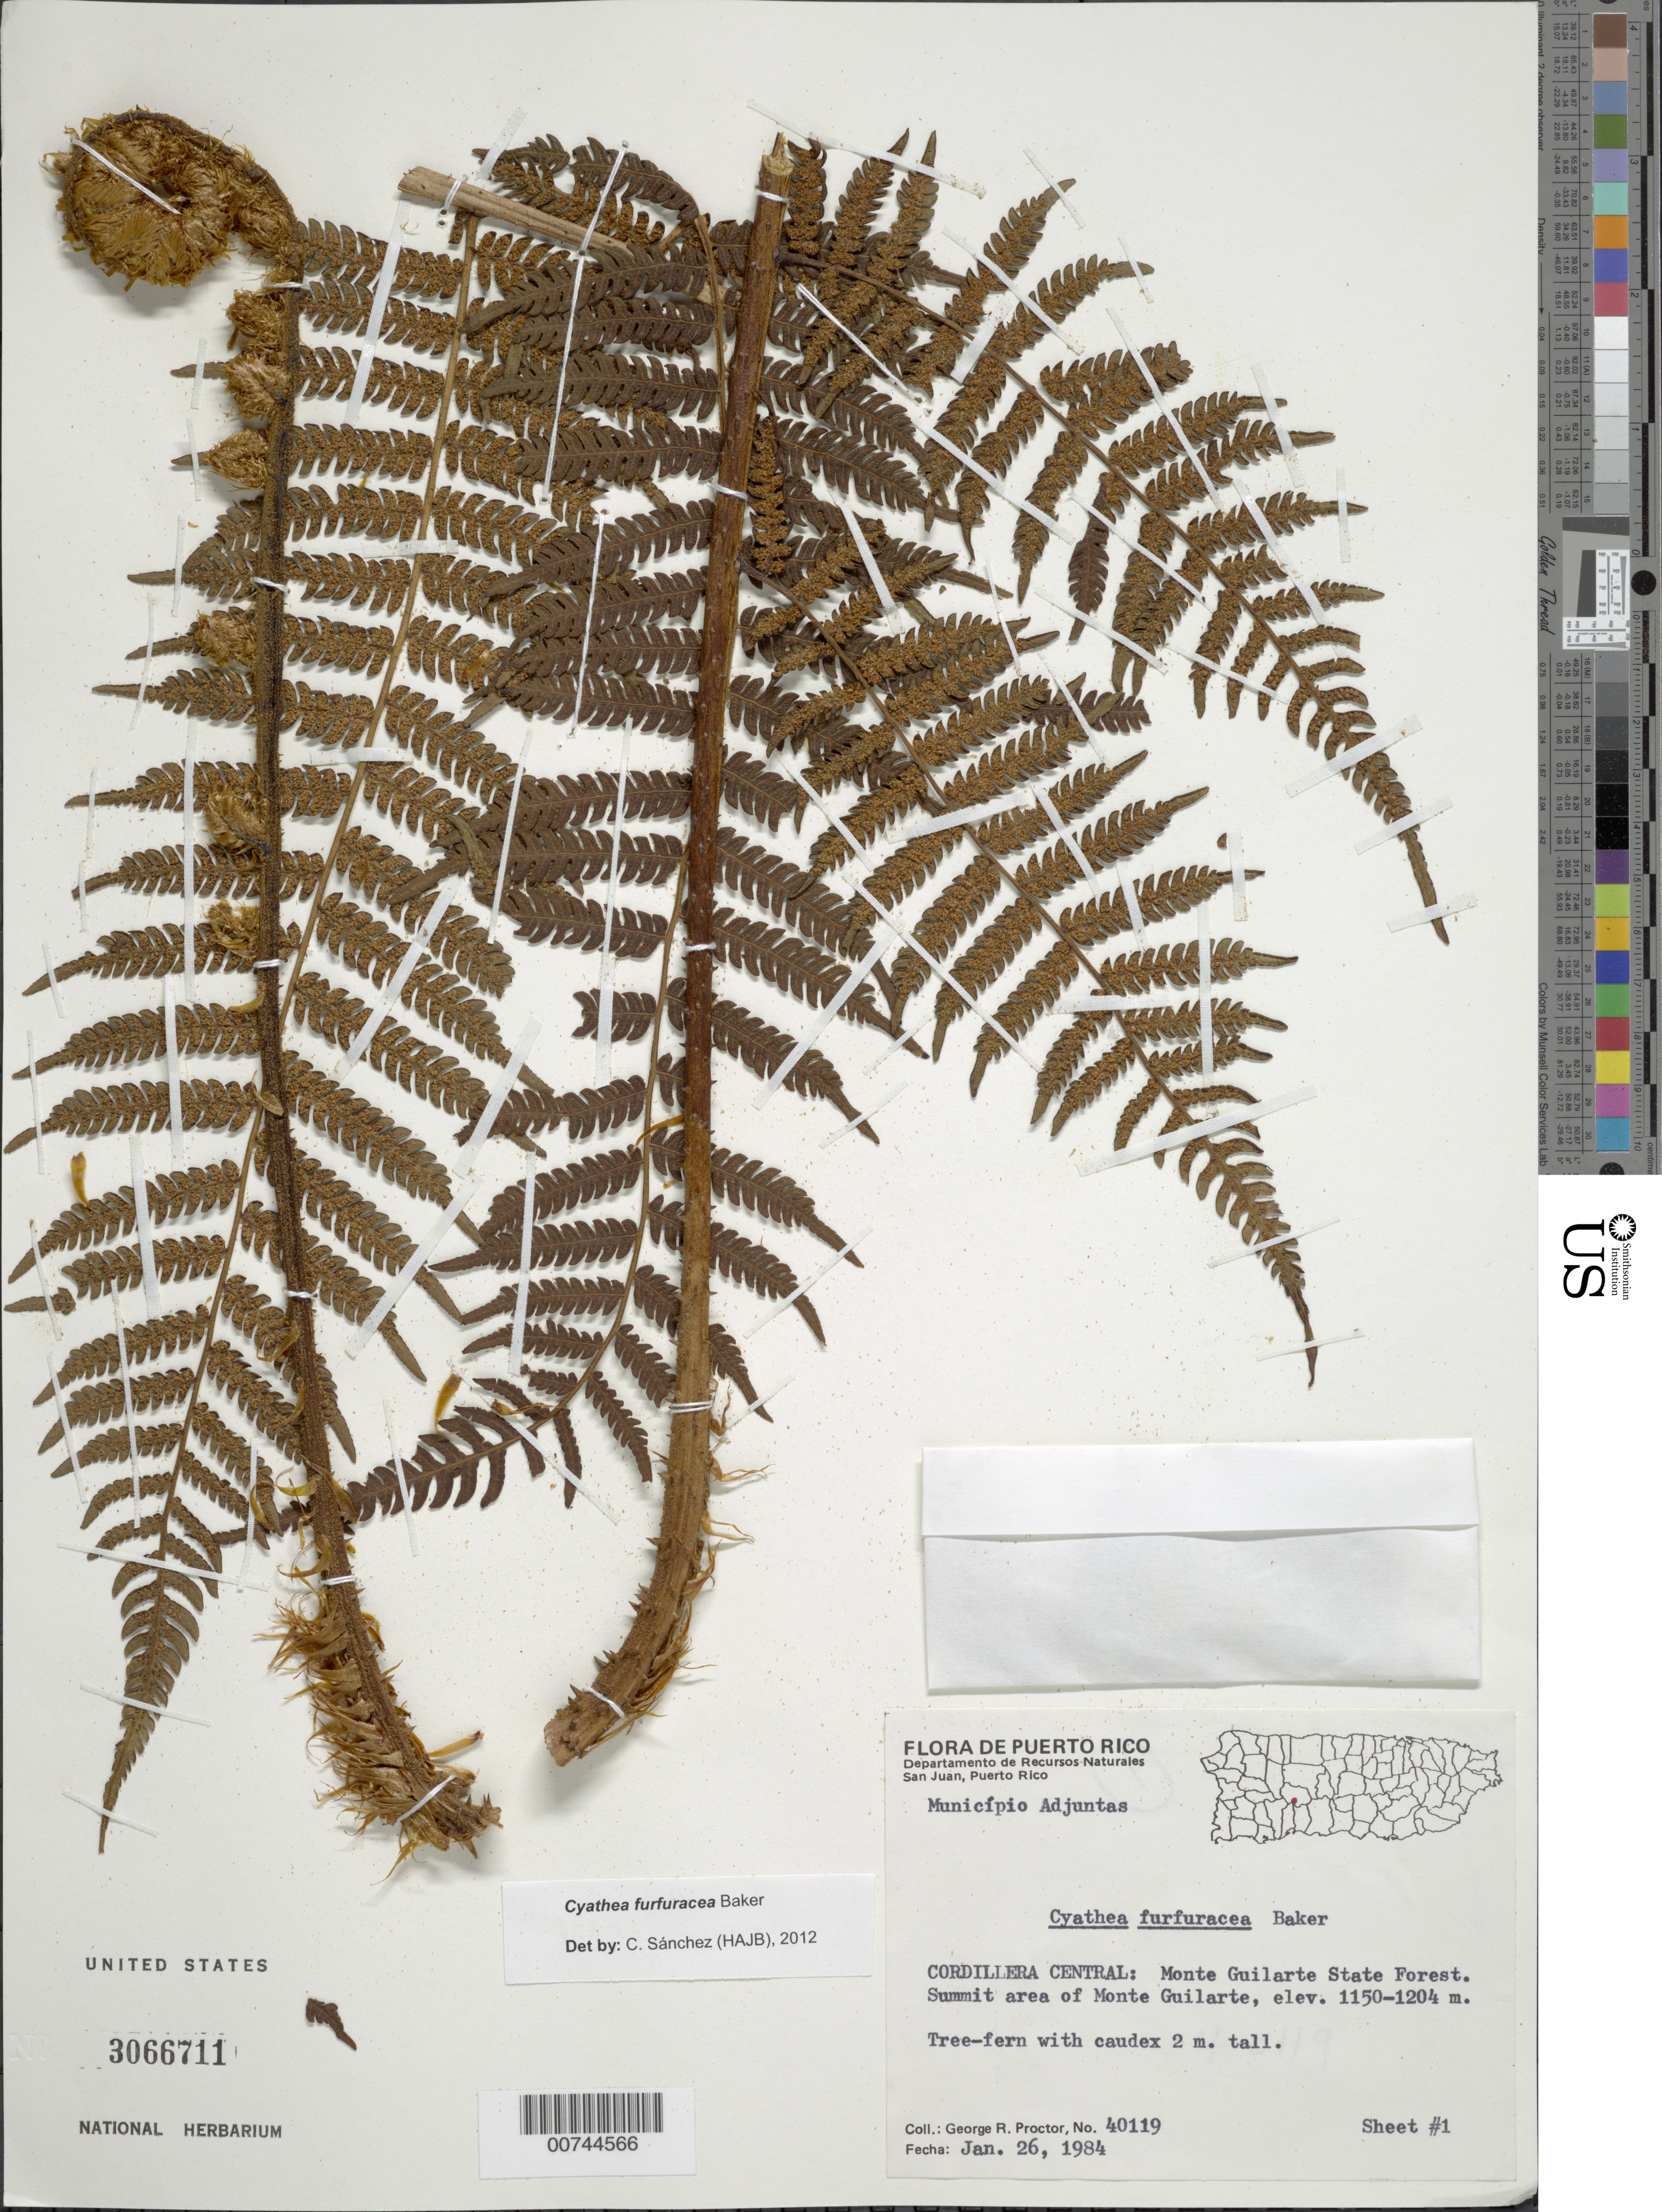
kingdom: Plantae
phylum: Tracheophyta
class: Polypodiopsida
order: Cyatheales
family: Cyatheaceae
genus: Cyathea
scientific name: Cyathea furfuracea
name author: Christ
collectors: G. R. Proctor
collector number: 40119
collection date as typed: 26 Jan 1984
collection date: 1984-01-26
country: Puerto Rico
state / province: Adjuntas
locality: Cordillera Central: Monte Guilarte State Forest. Summit area of Monte Guilarte. Municipio Adjuntas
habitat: Tree-fern with caudex 2 m tall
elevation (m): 1150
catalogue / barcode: US 3066711